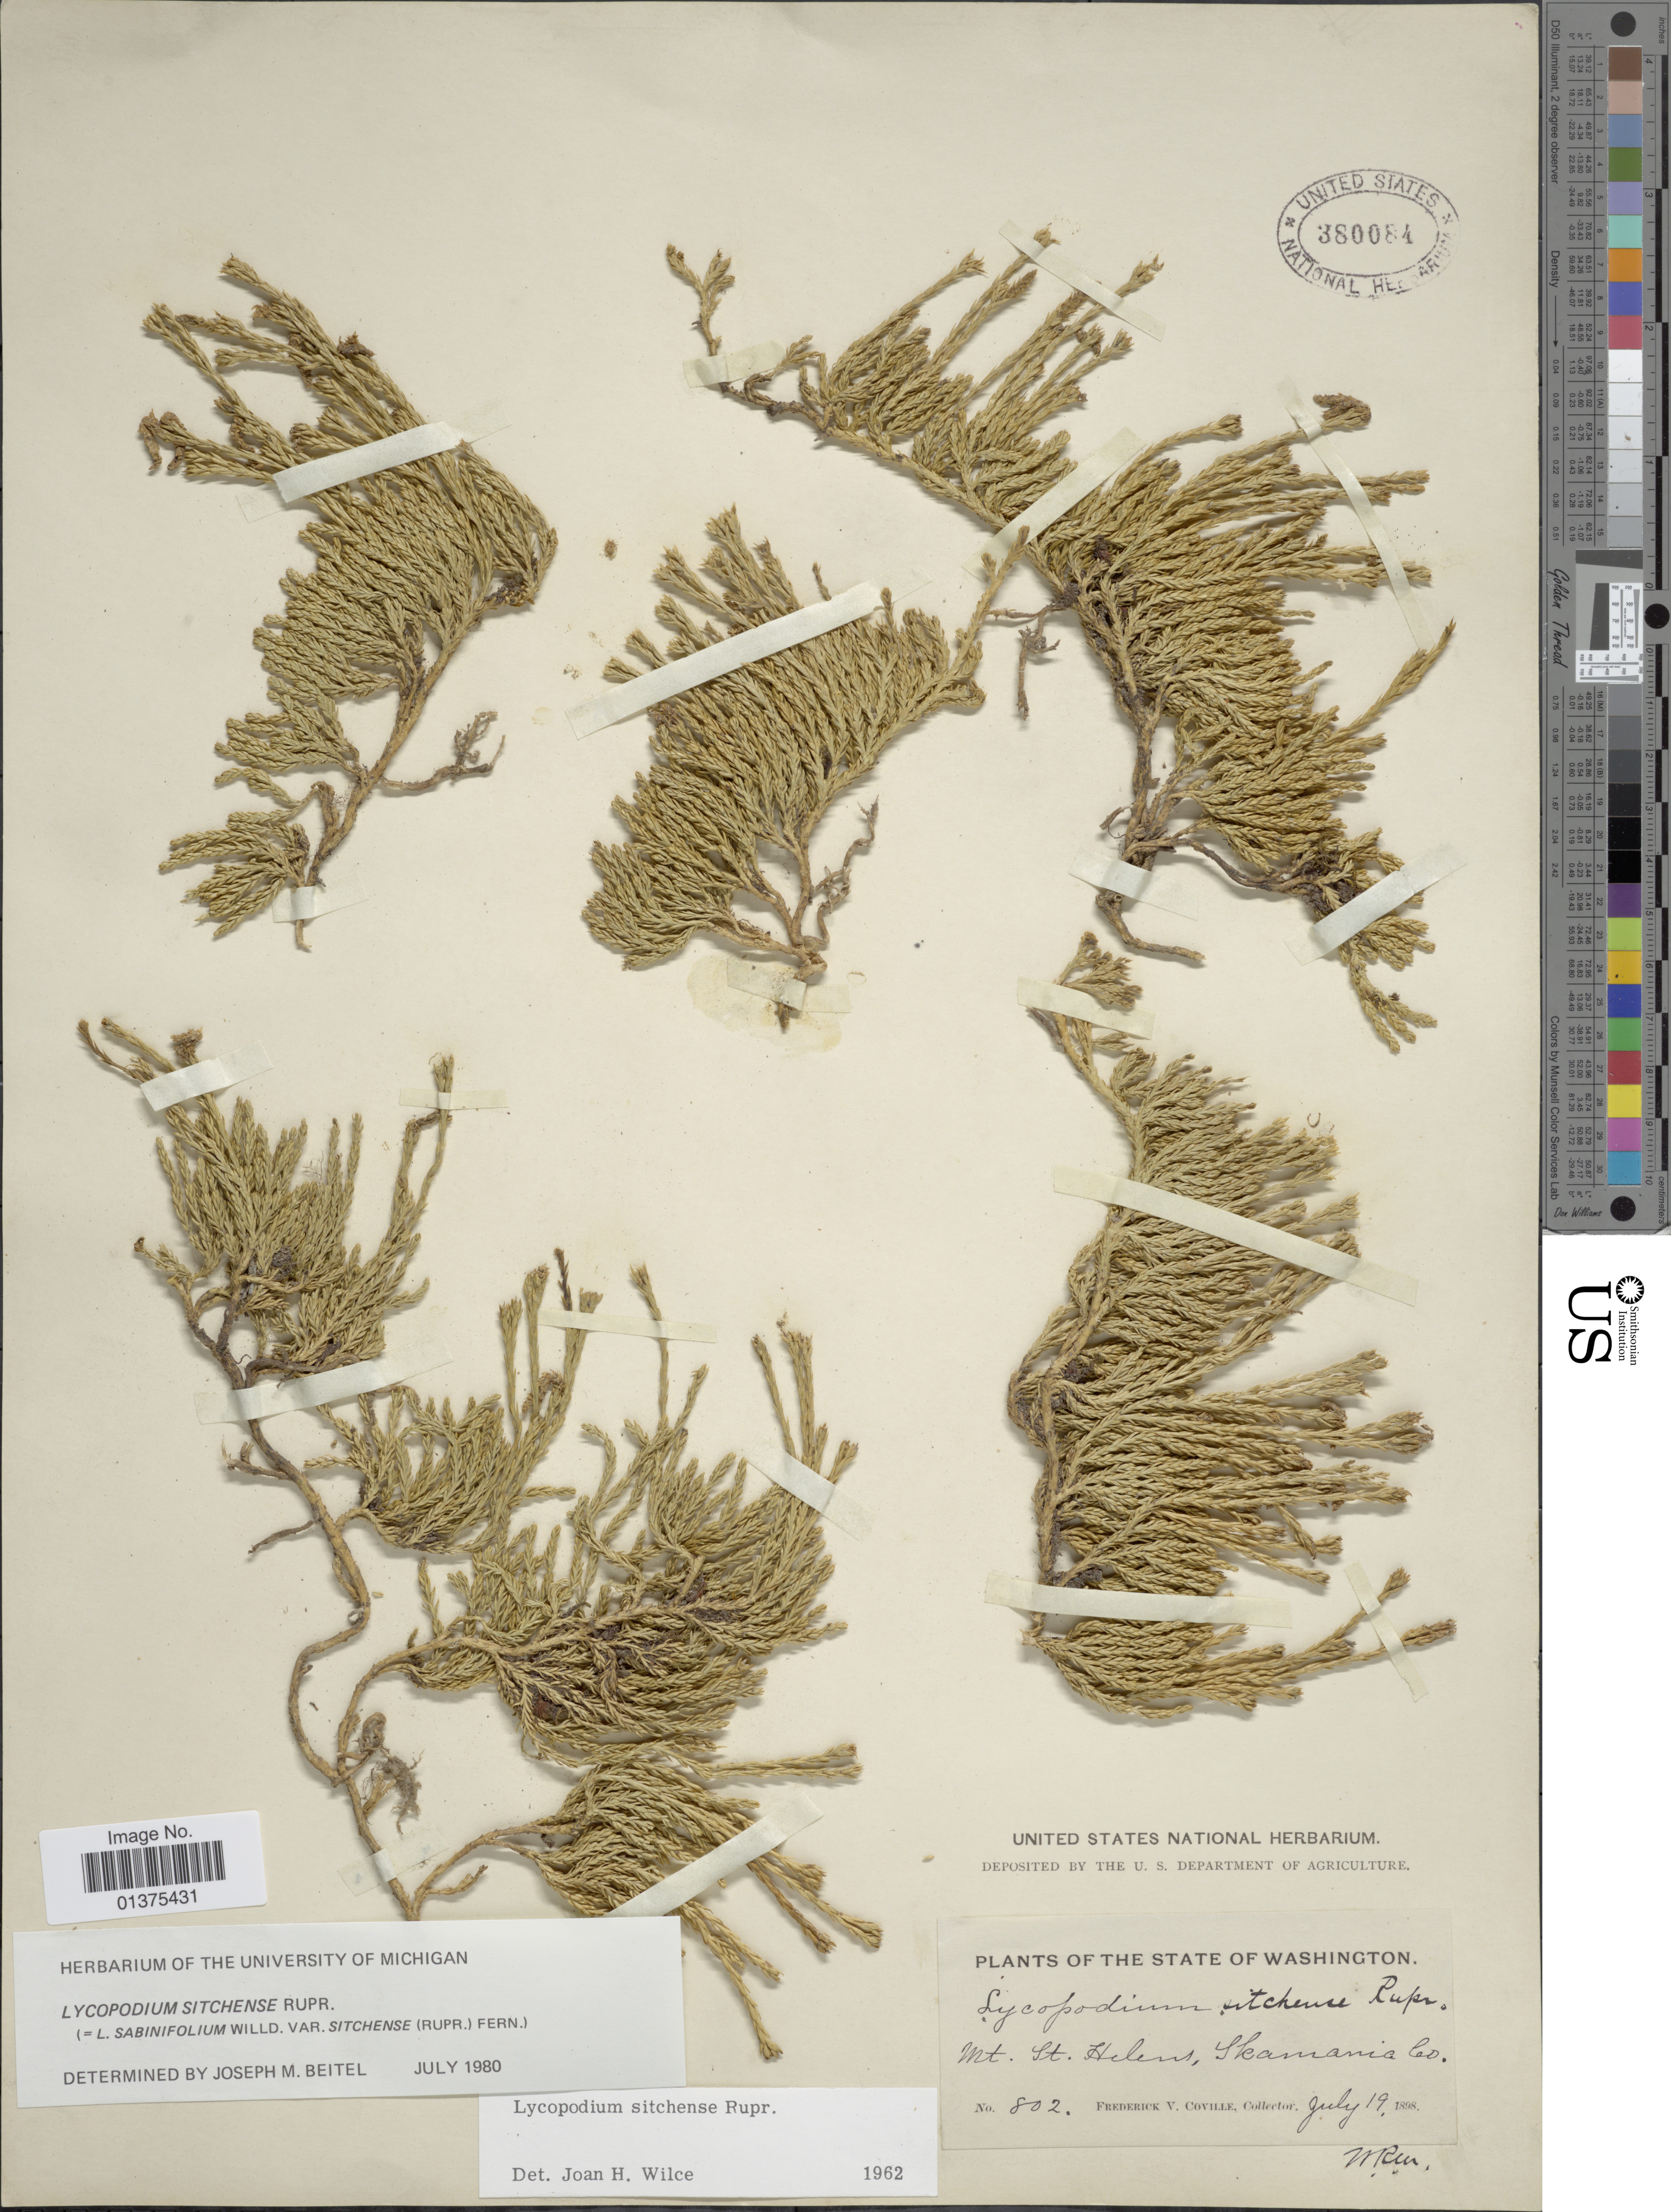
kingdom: Plantae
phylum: Tracheophyta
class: Lycopodiopsida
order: Lycopodiales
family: Lycopodiaceae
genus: Diphasiastrum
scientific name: Diphasiastrum sitchense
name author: (Rupr.) Holub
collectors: F. V. Coville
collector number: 802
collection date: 1898-07-19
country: United States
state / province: Washington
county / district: Skamania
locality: Mt. St. Helens, Skamania Co.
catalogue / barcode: US 380084